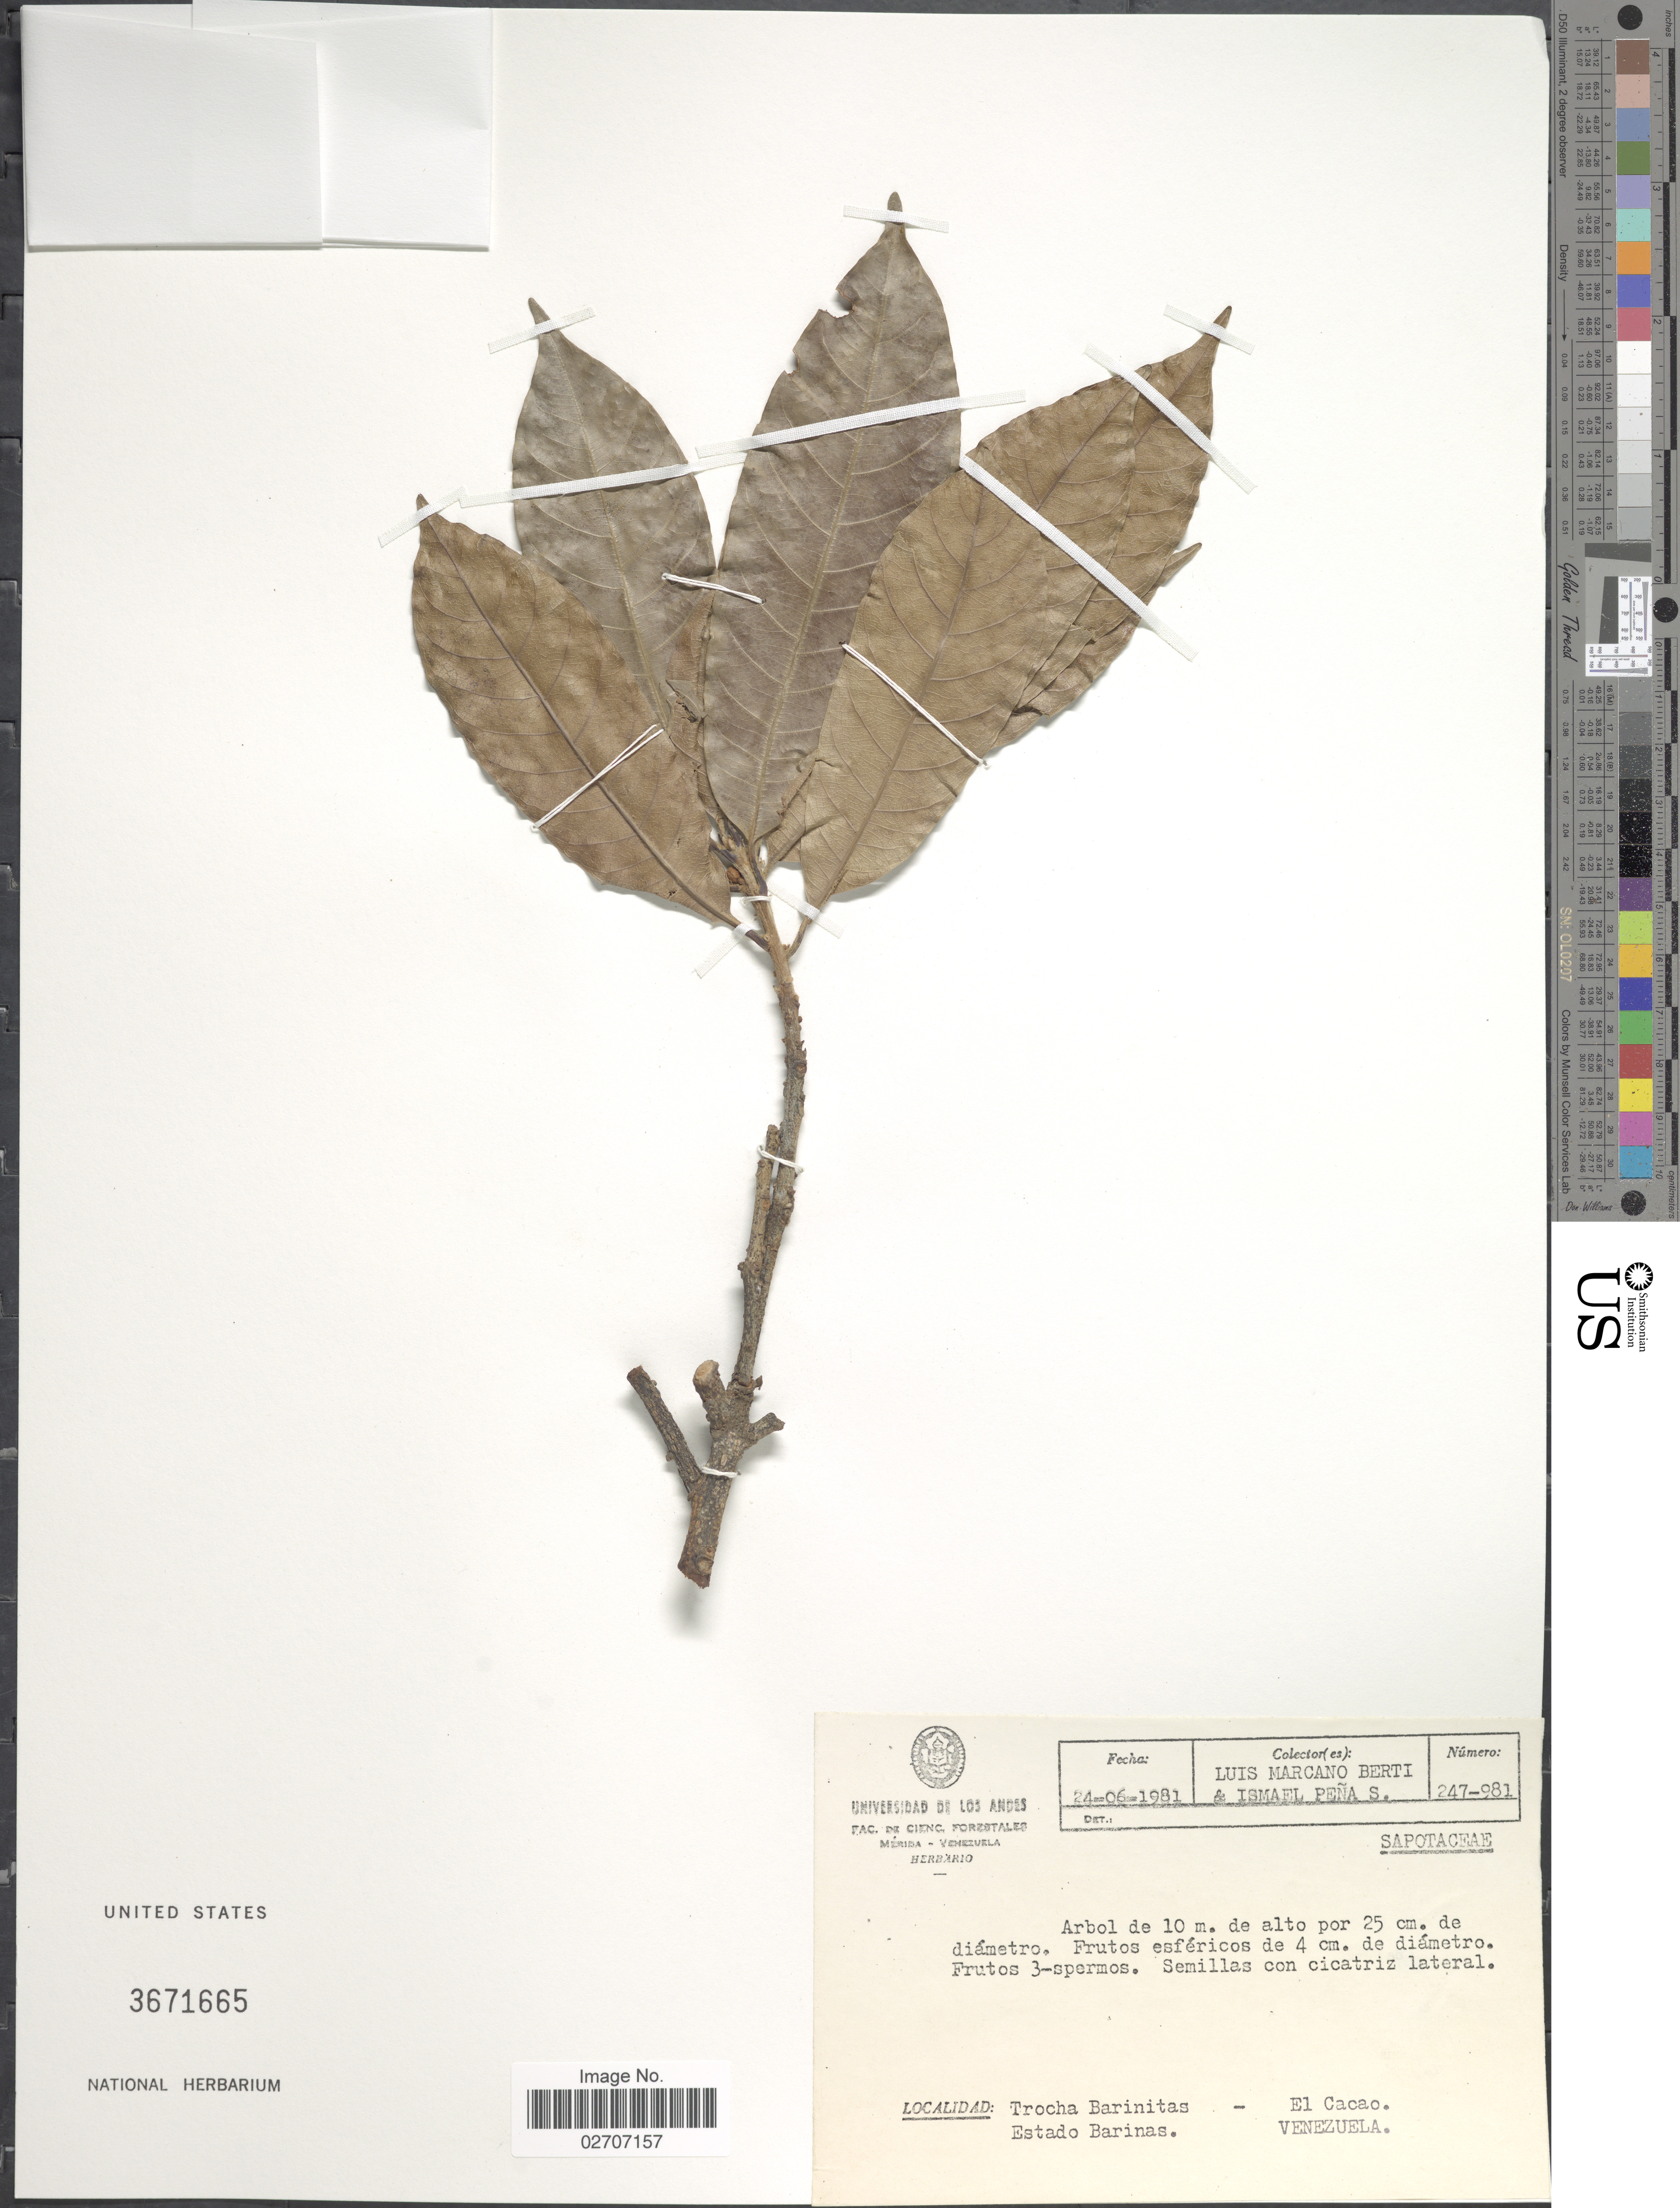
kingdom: Plantae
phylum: Tracheophyta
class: Magnoliopsida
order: Ericales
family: Sapotaceae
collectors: L. Marcano-Berti & I. Pena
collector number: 247-981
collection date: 1981-06-24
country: Venezuela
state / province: Barinas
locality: Tricha Barintas - El Cacao, Estado Barinas , Venezuela.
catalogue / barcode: US 3671665